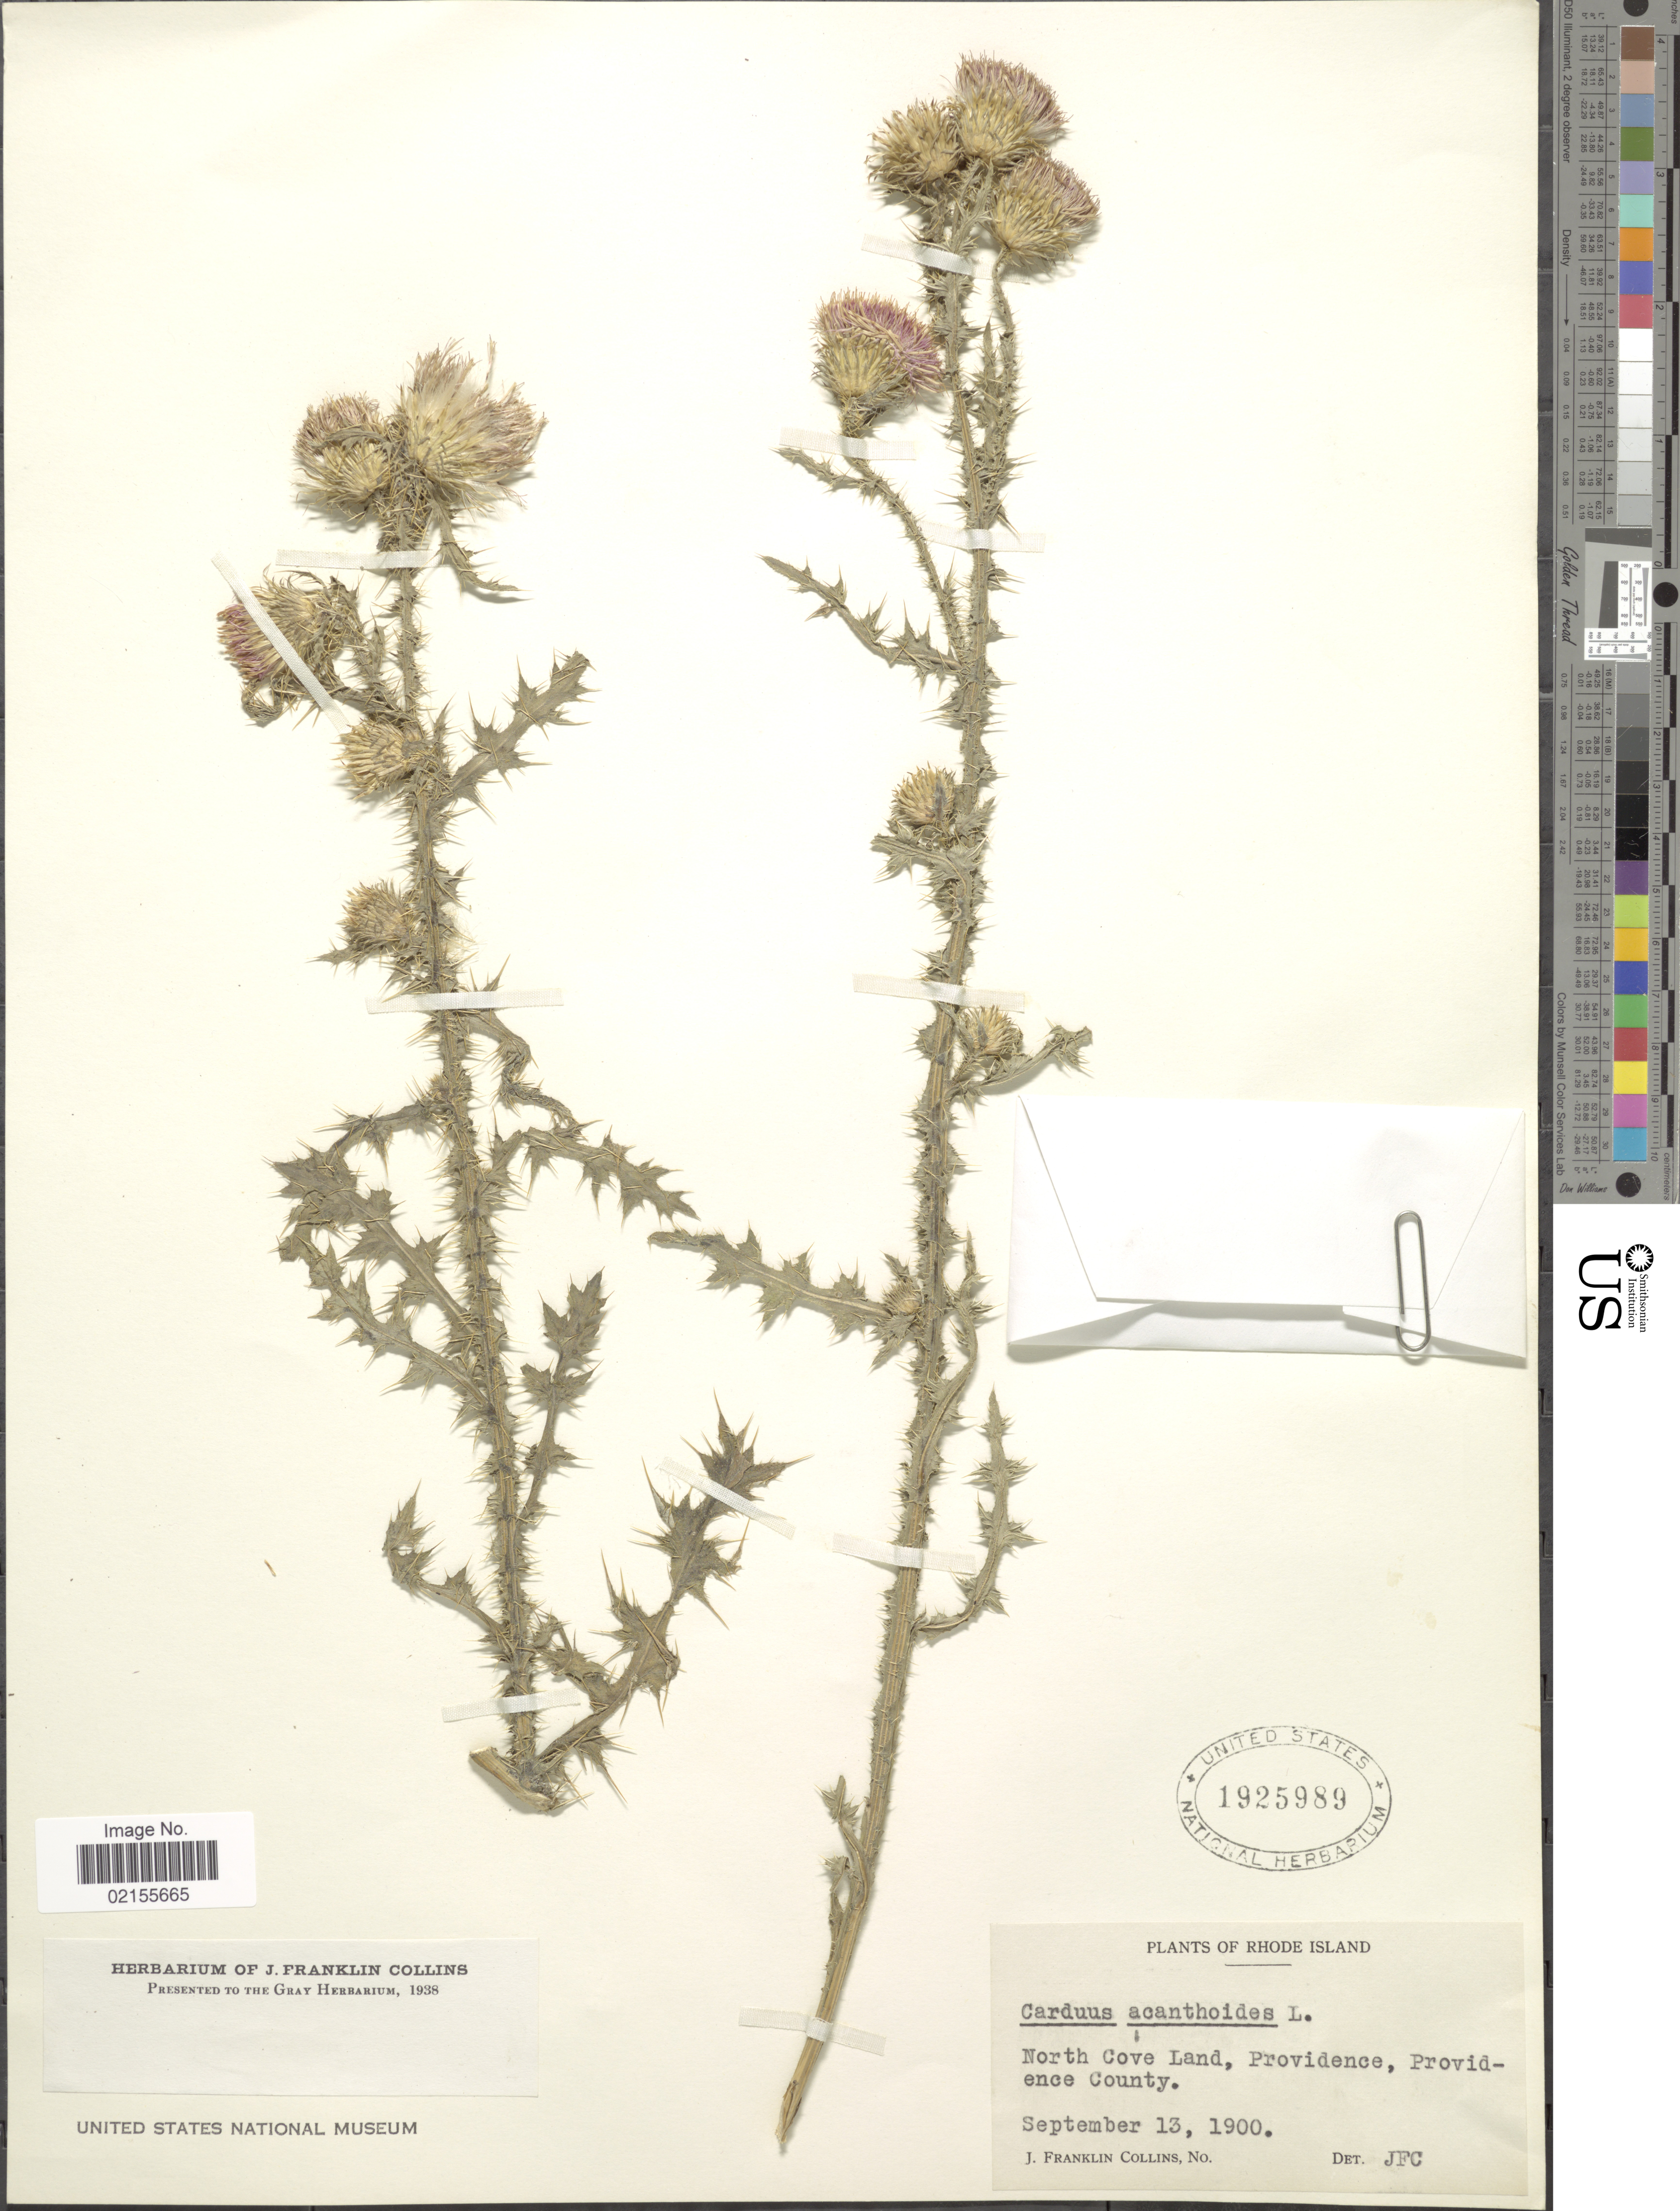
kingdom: Plantae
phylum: Tracheophyta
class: Magnoliopsida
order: Asterales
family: Asteraceae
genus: Carduus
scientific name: Carduus acanthoides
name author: L.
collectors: J. Collins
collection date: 1900-09-13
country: United States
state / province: Rhode Island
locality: North Cove Land, Providence, Providence County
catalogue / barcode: US 1925989